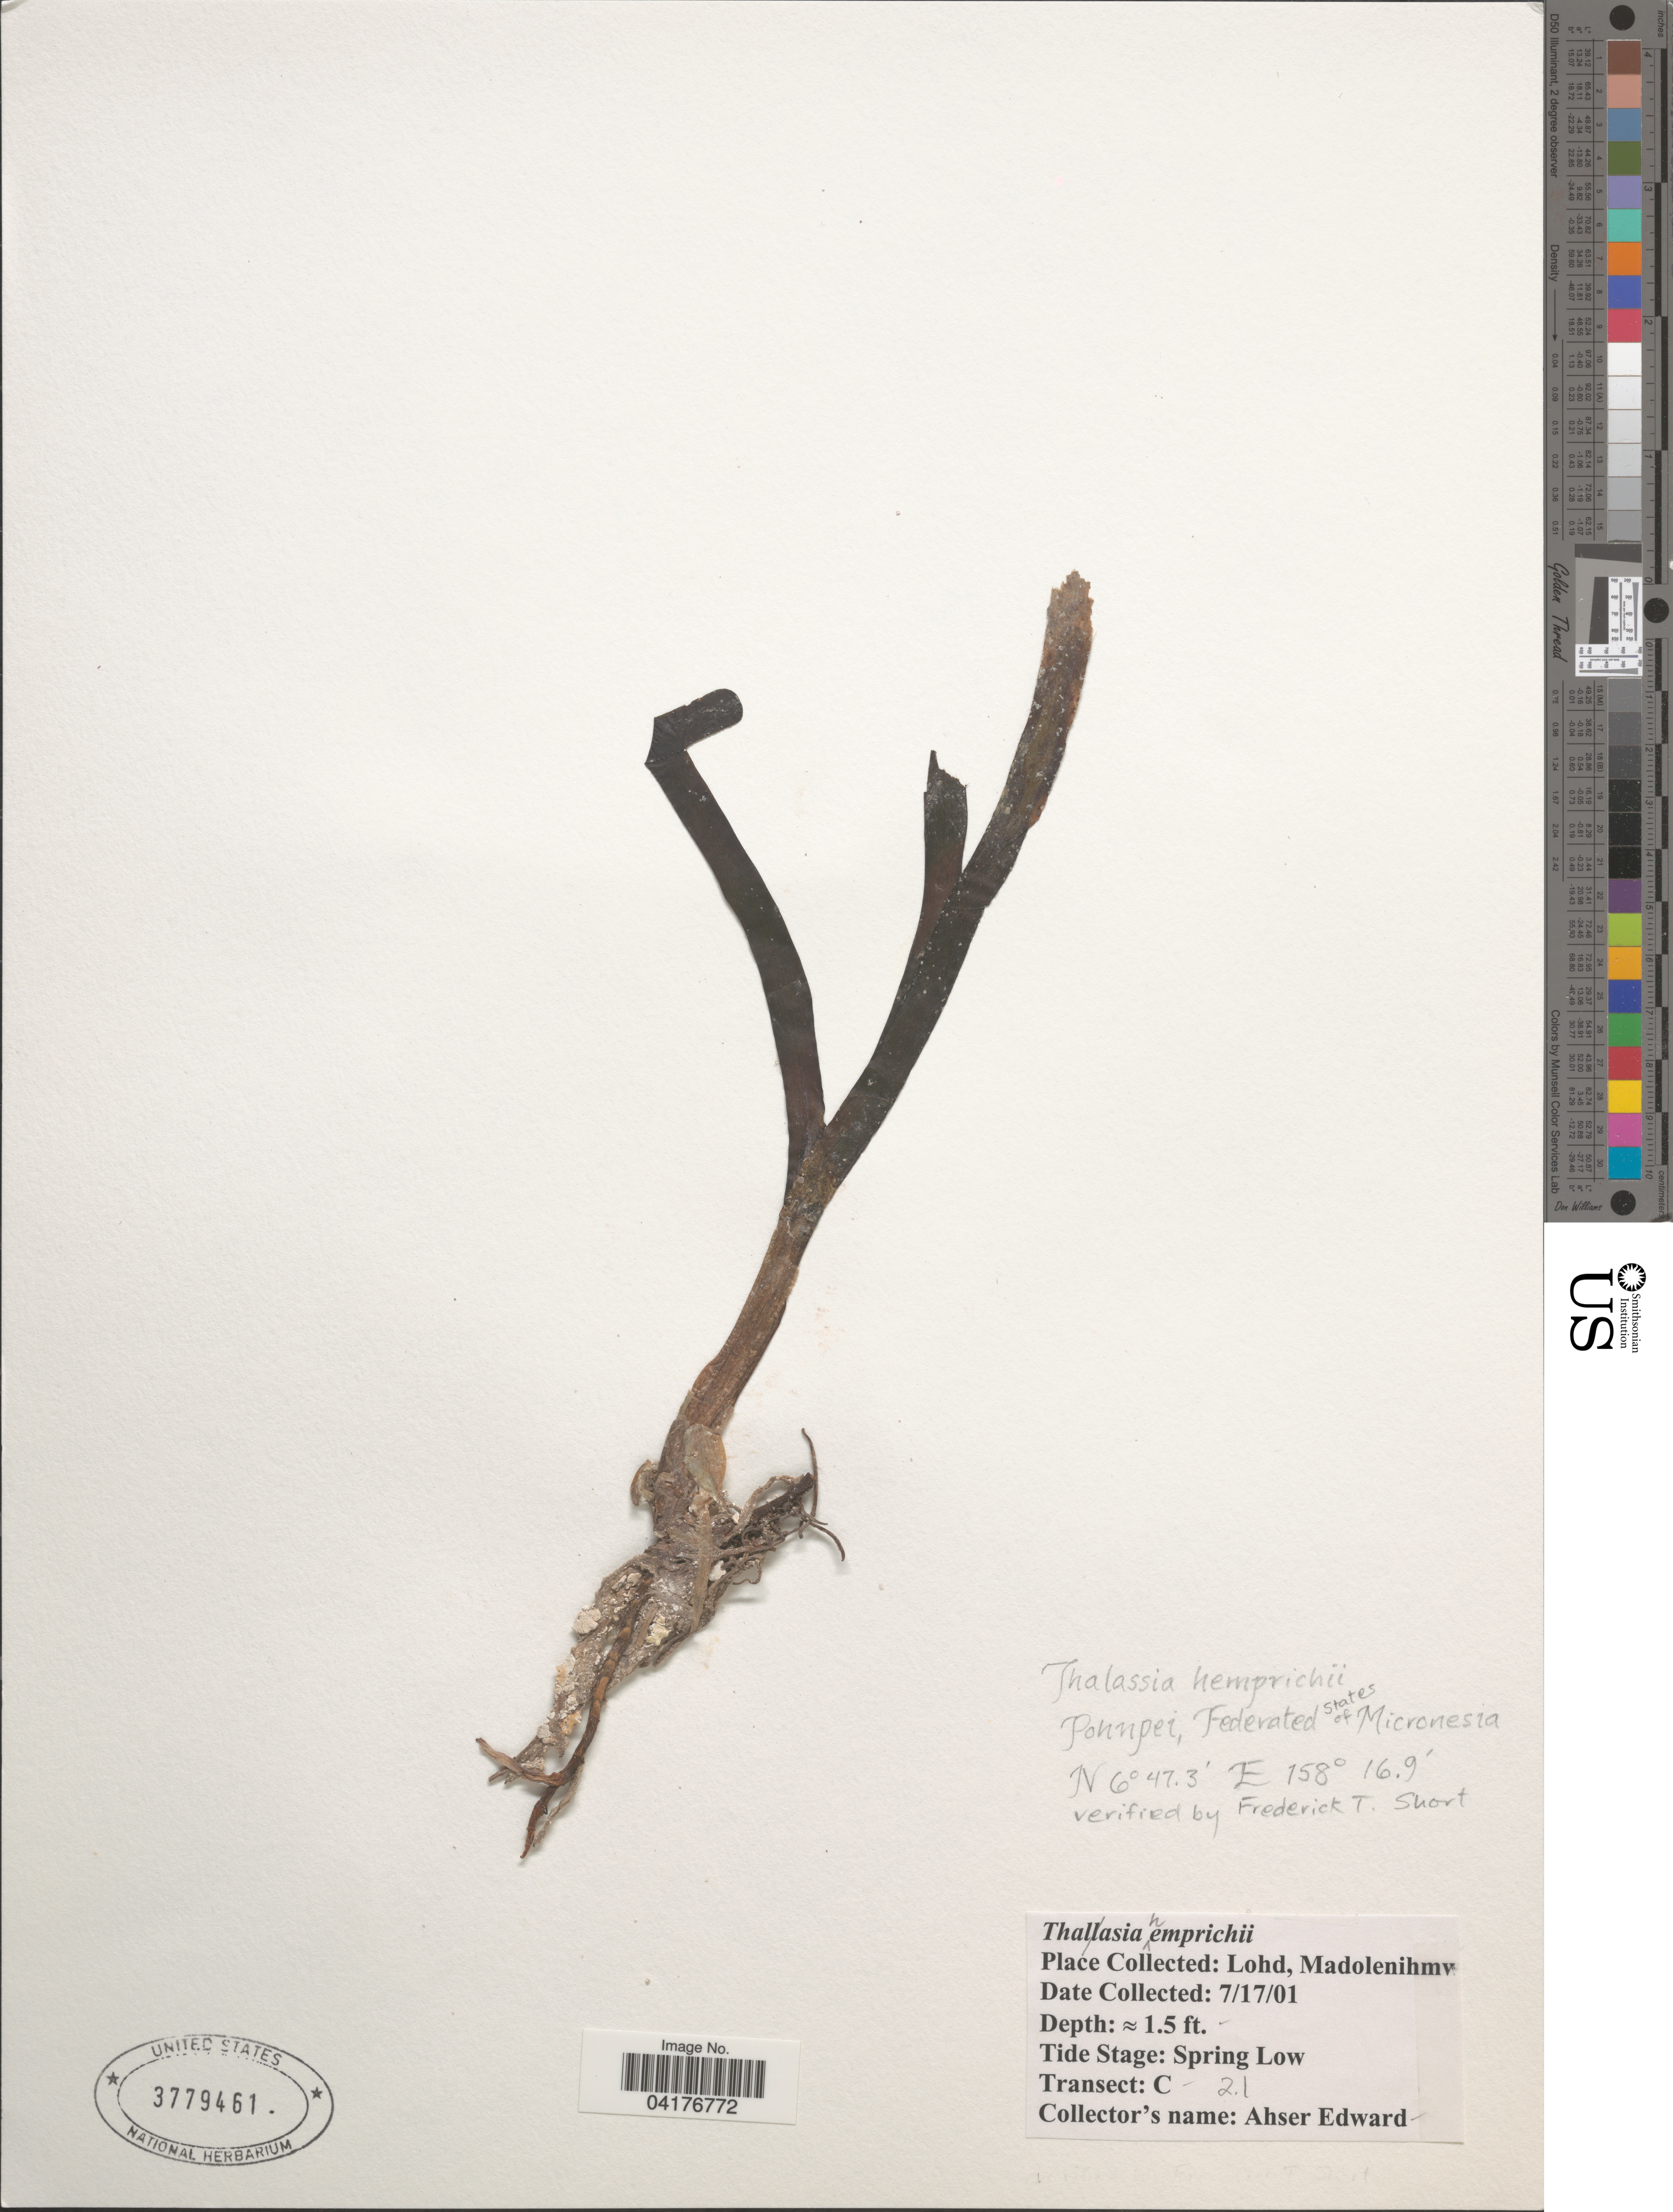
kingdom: Plantae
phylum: Tracheophyta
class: Liliopsida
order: Alismatales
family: Hydrocharitaceae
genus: Enhalus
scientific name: Enhalus acoroides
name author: (L. f.) Royle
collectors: A. Edward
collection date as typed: Transcribed d/m/y: 17/7/1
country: Micronesia, Federated States of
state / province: Pohnpei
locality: Lohd, Madolenihmw. Transect: C-2.1.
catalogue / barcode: US 3779461